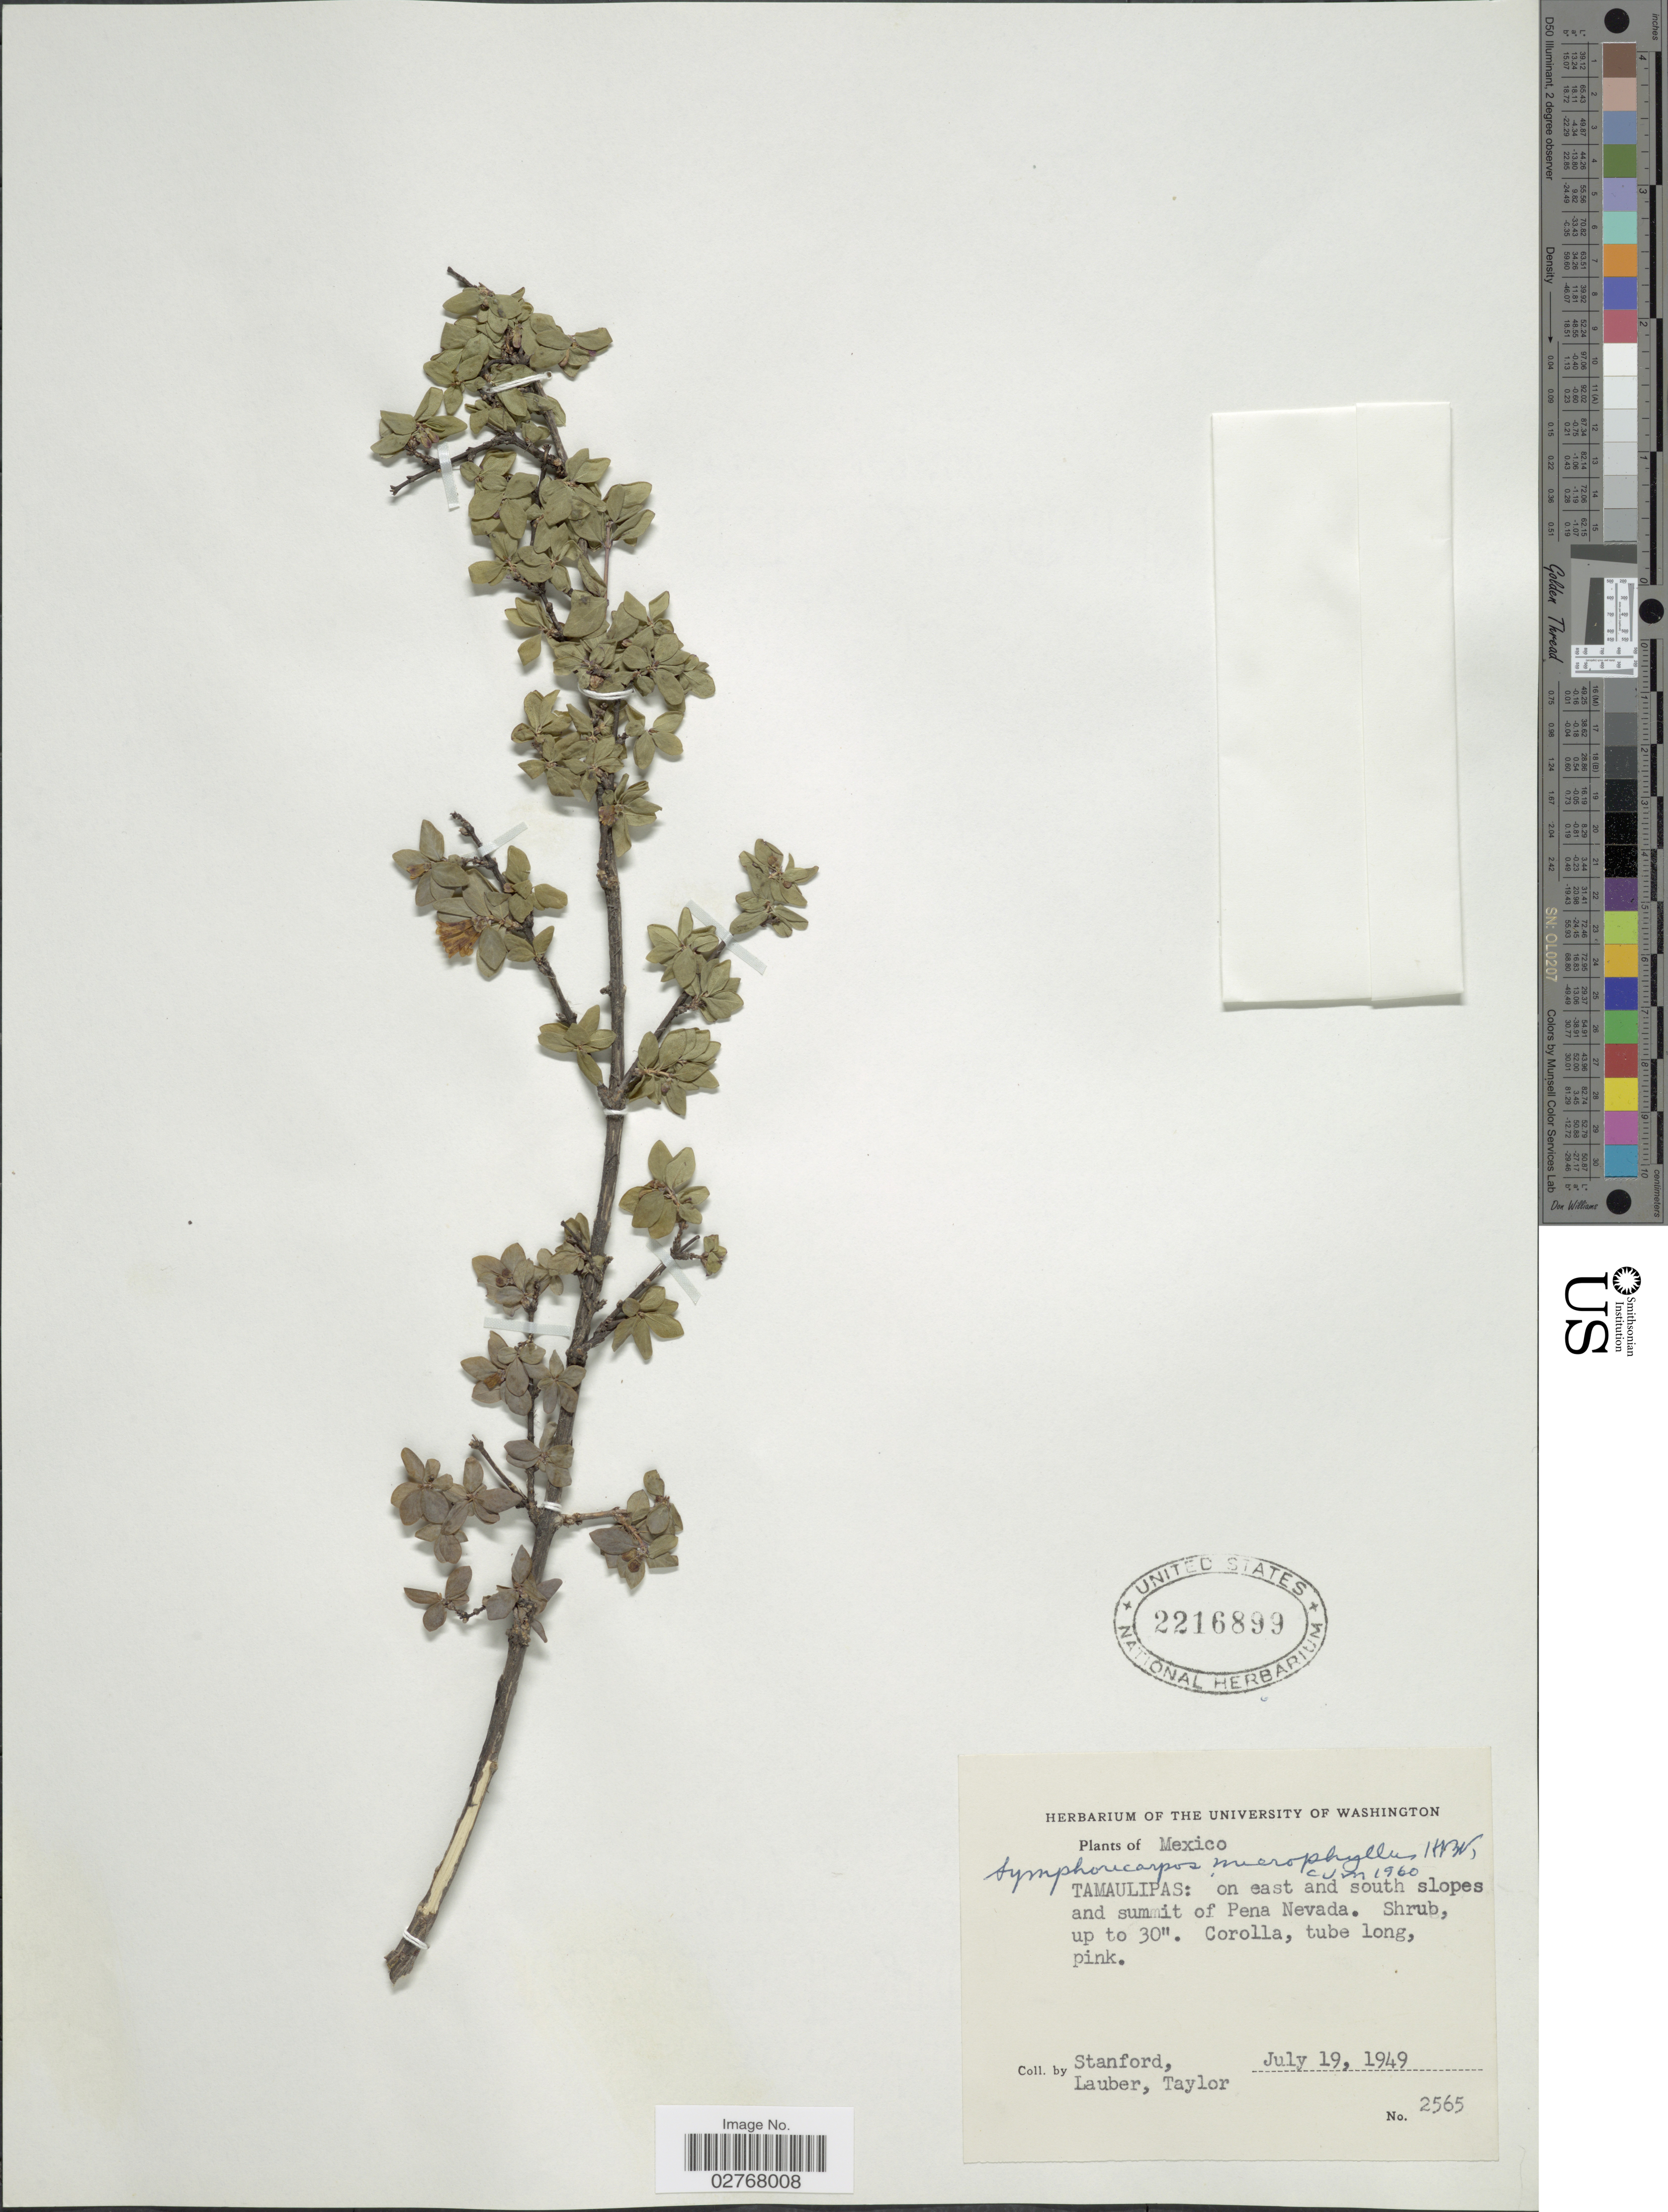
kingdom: Plantae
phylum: Tracheophyta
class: Magnoliopsida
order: Dipsacales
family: Caprifoliaceae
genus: Symphoricarpos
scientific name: Symphoricarpos microphyllus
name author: Kunth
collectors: -. Stanford, Lauber, -- & -- Taylor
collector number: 2565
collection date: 1949-07-19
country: Mexico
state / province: Tamaulipas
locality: On east and south slopes and summit of Pena Nevada.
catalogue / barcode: US 2216899